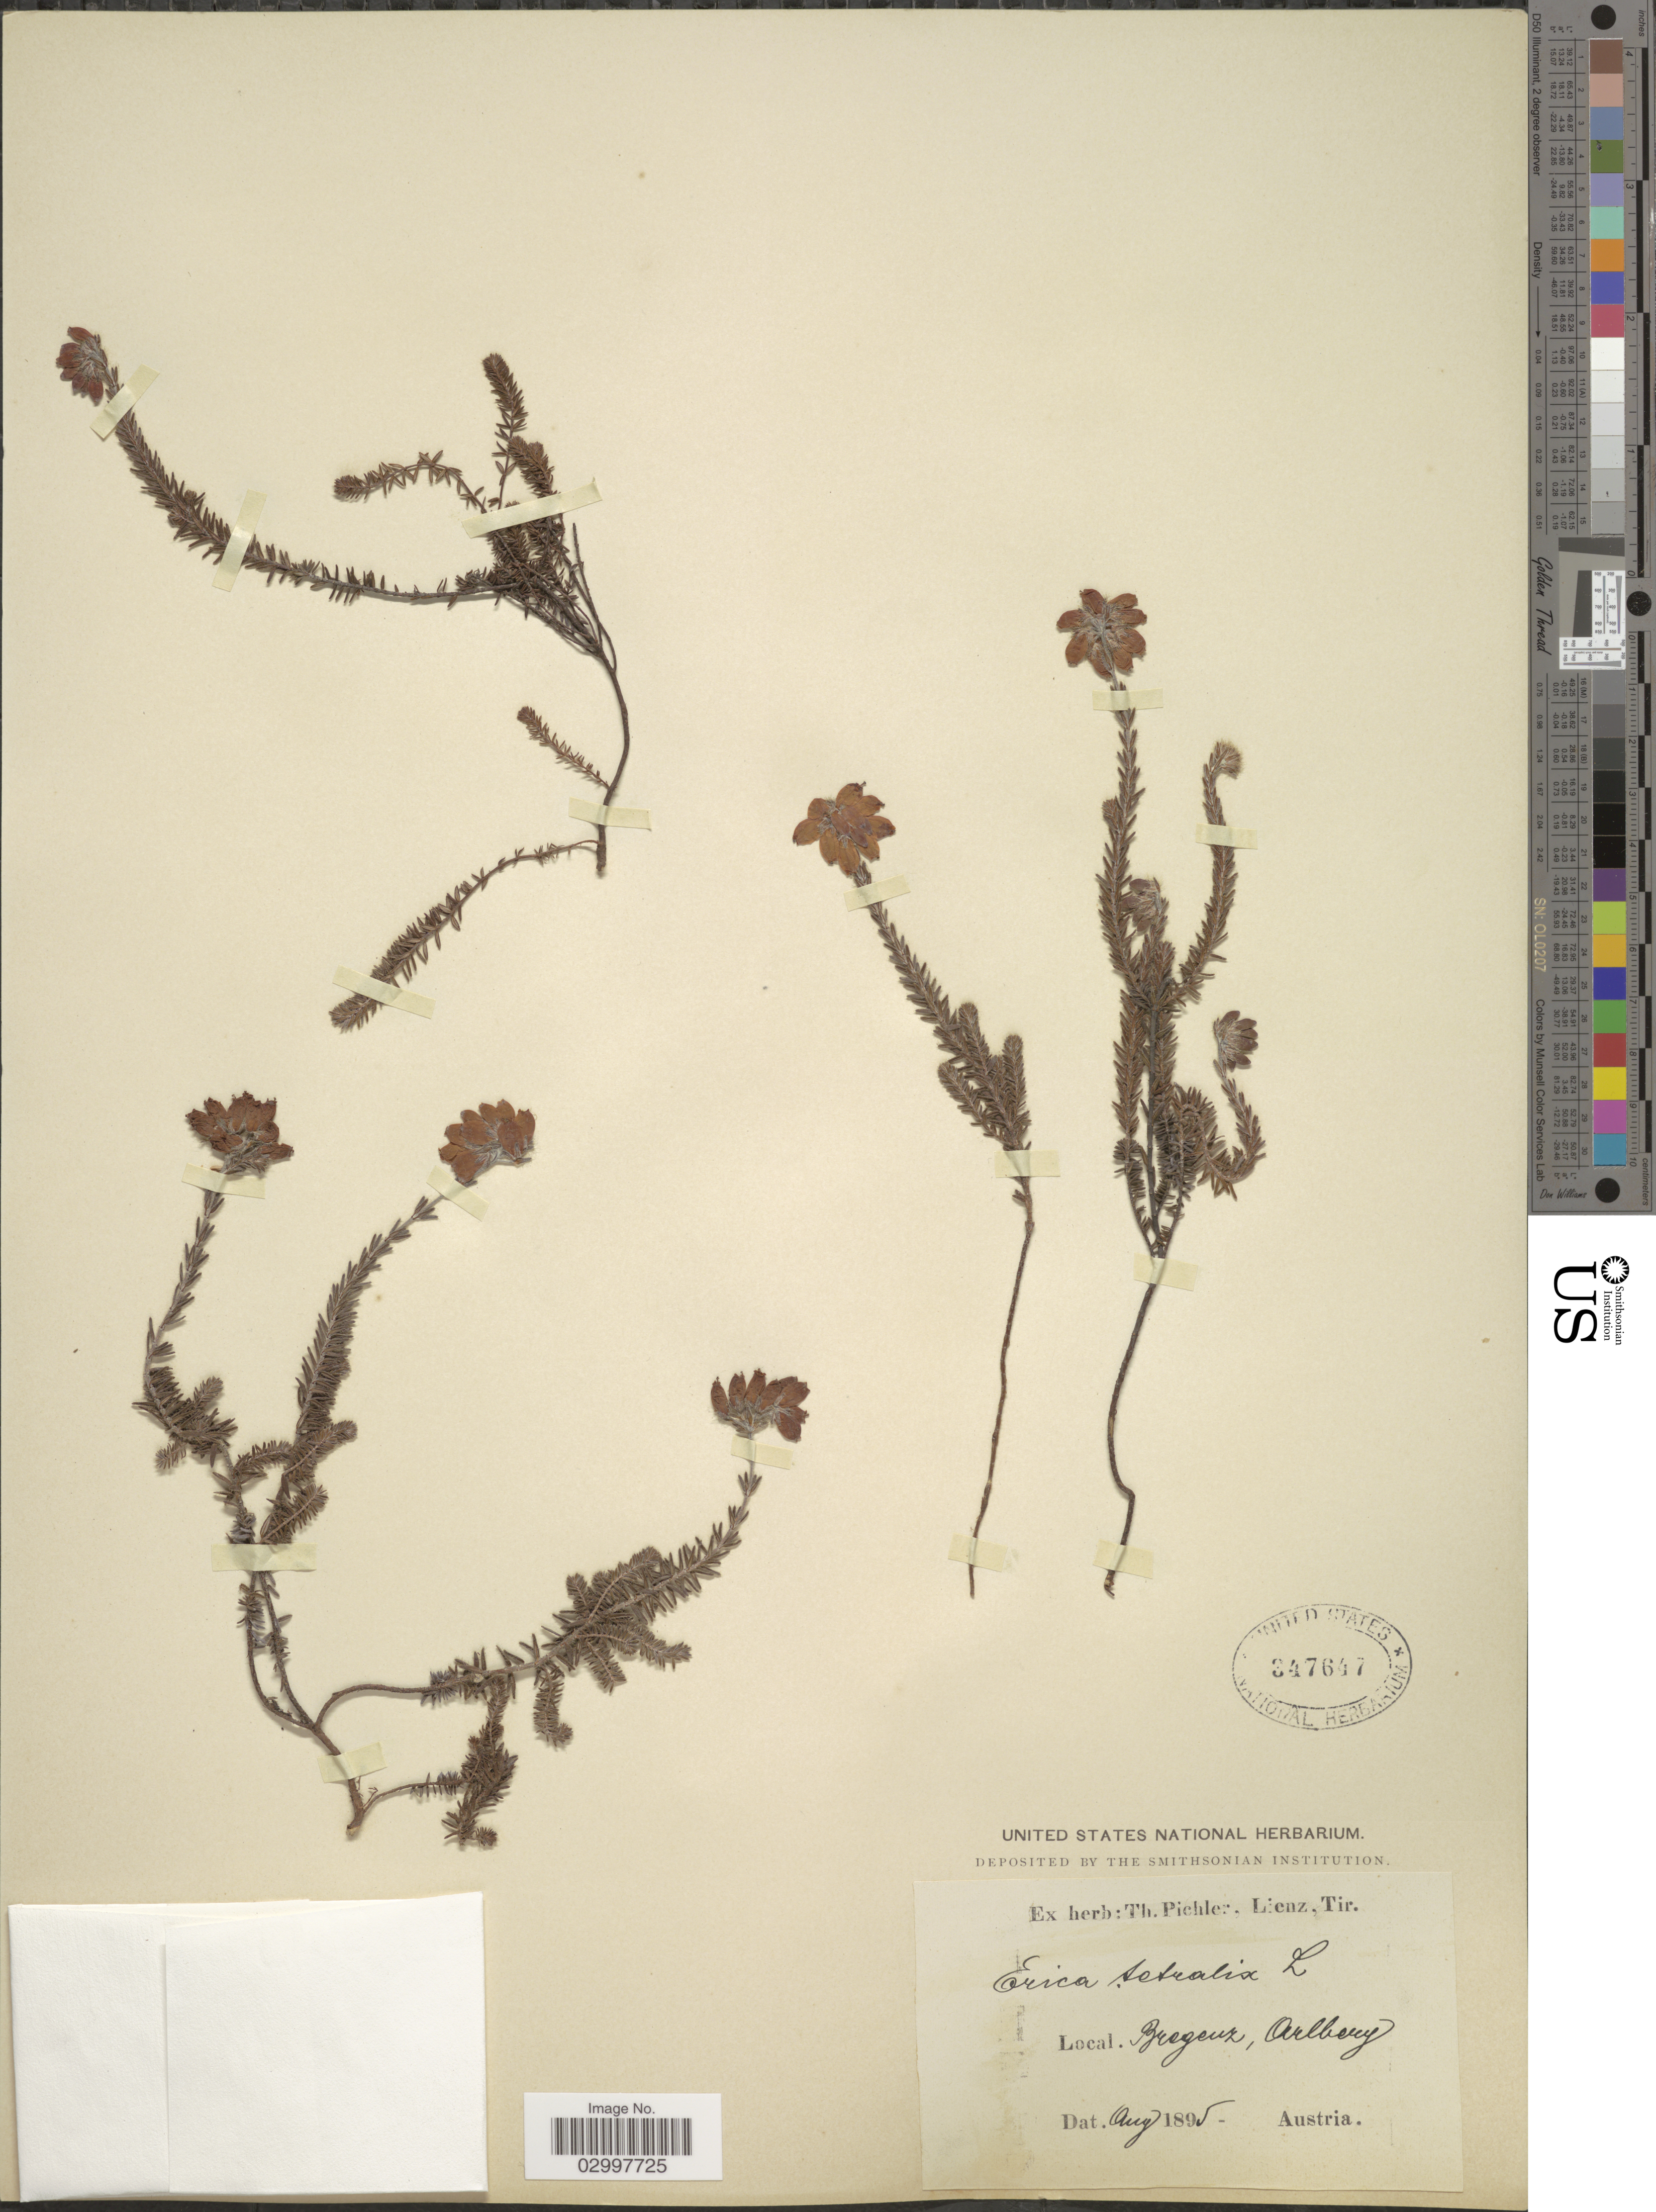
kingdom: Plantae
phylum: Tracheophyta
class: Magnoliopsida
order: Ericales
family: Ericaceae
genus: Erica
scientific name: Erica tetralix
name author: L.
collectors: ex herb. T. Pichler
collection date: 1895-08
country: Austria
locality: Bregenz, Arlberg.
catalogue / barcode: US 347647